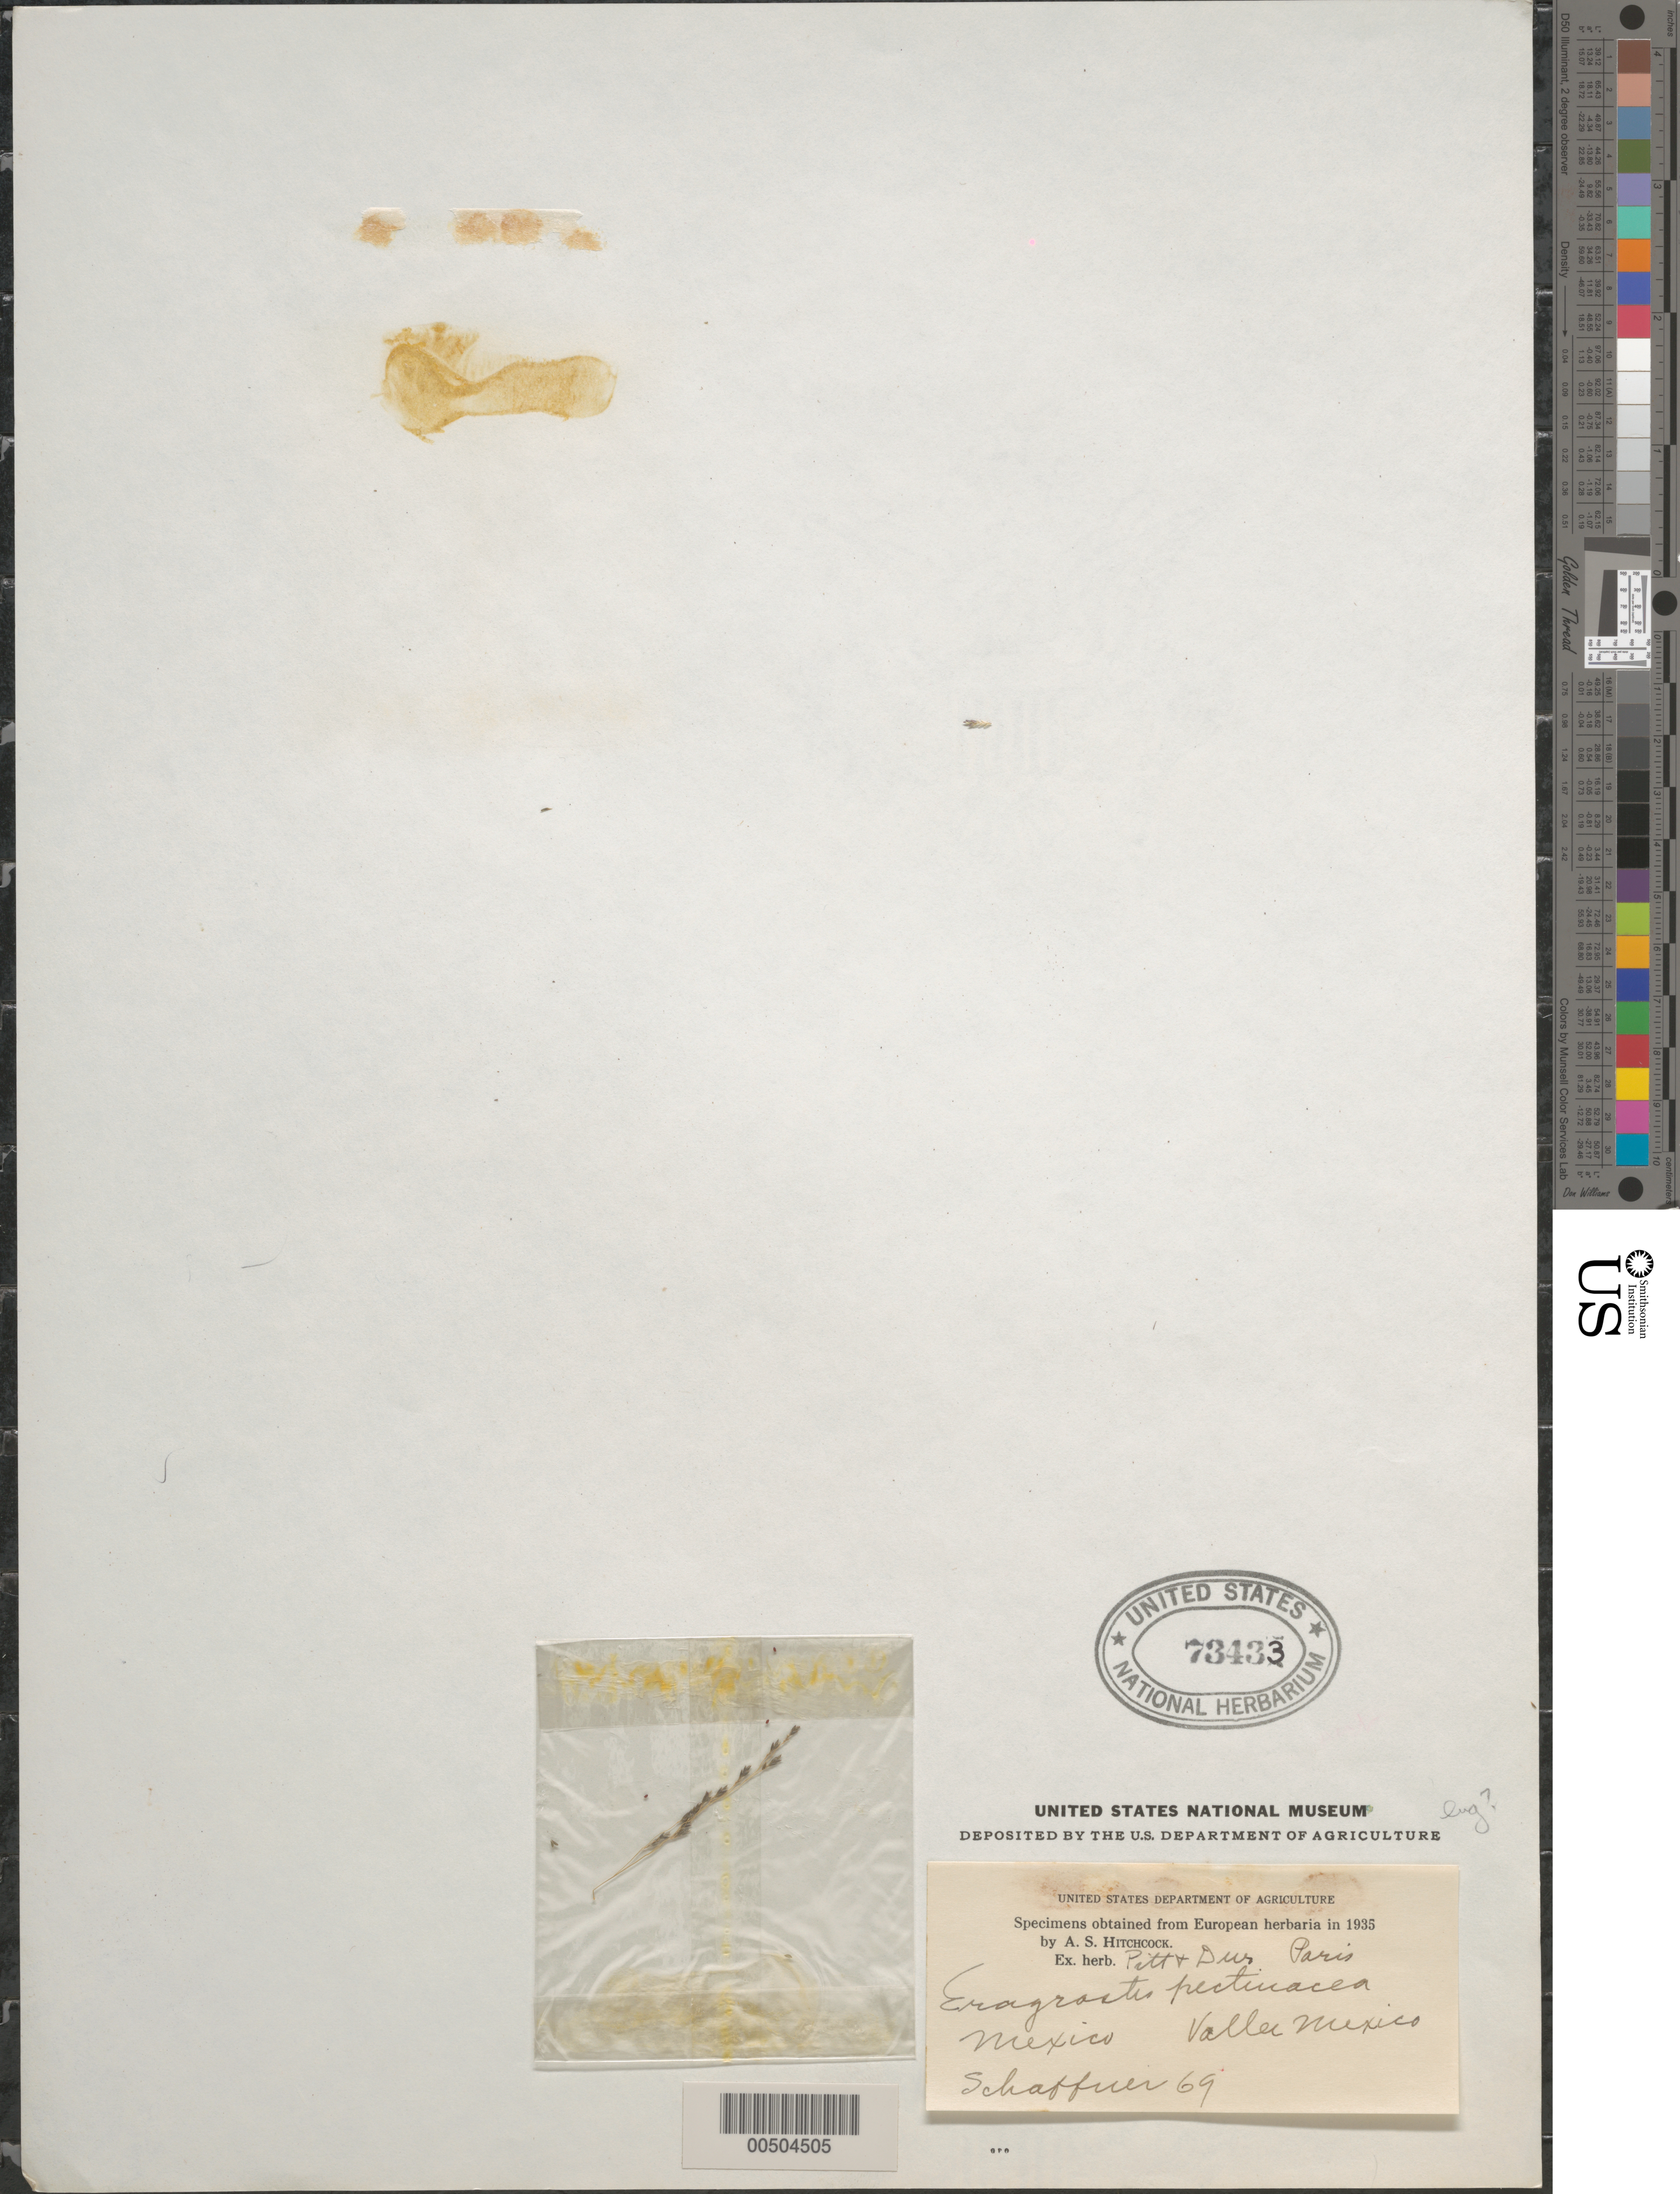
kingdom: Plantae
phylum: Tracheophyta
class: Liliopsida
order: Poales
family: Poaceae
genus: Eragrostis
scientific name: Eragrostis pectinacea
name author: (Michx.) Nees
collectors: -. Schaffner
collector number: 69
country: Mexico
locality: Valle Mexico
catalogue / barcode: US 73433